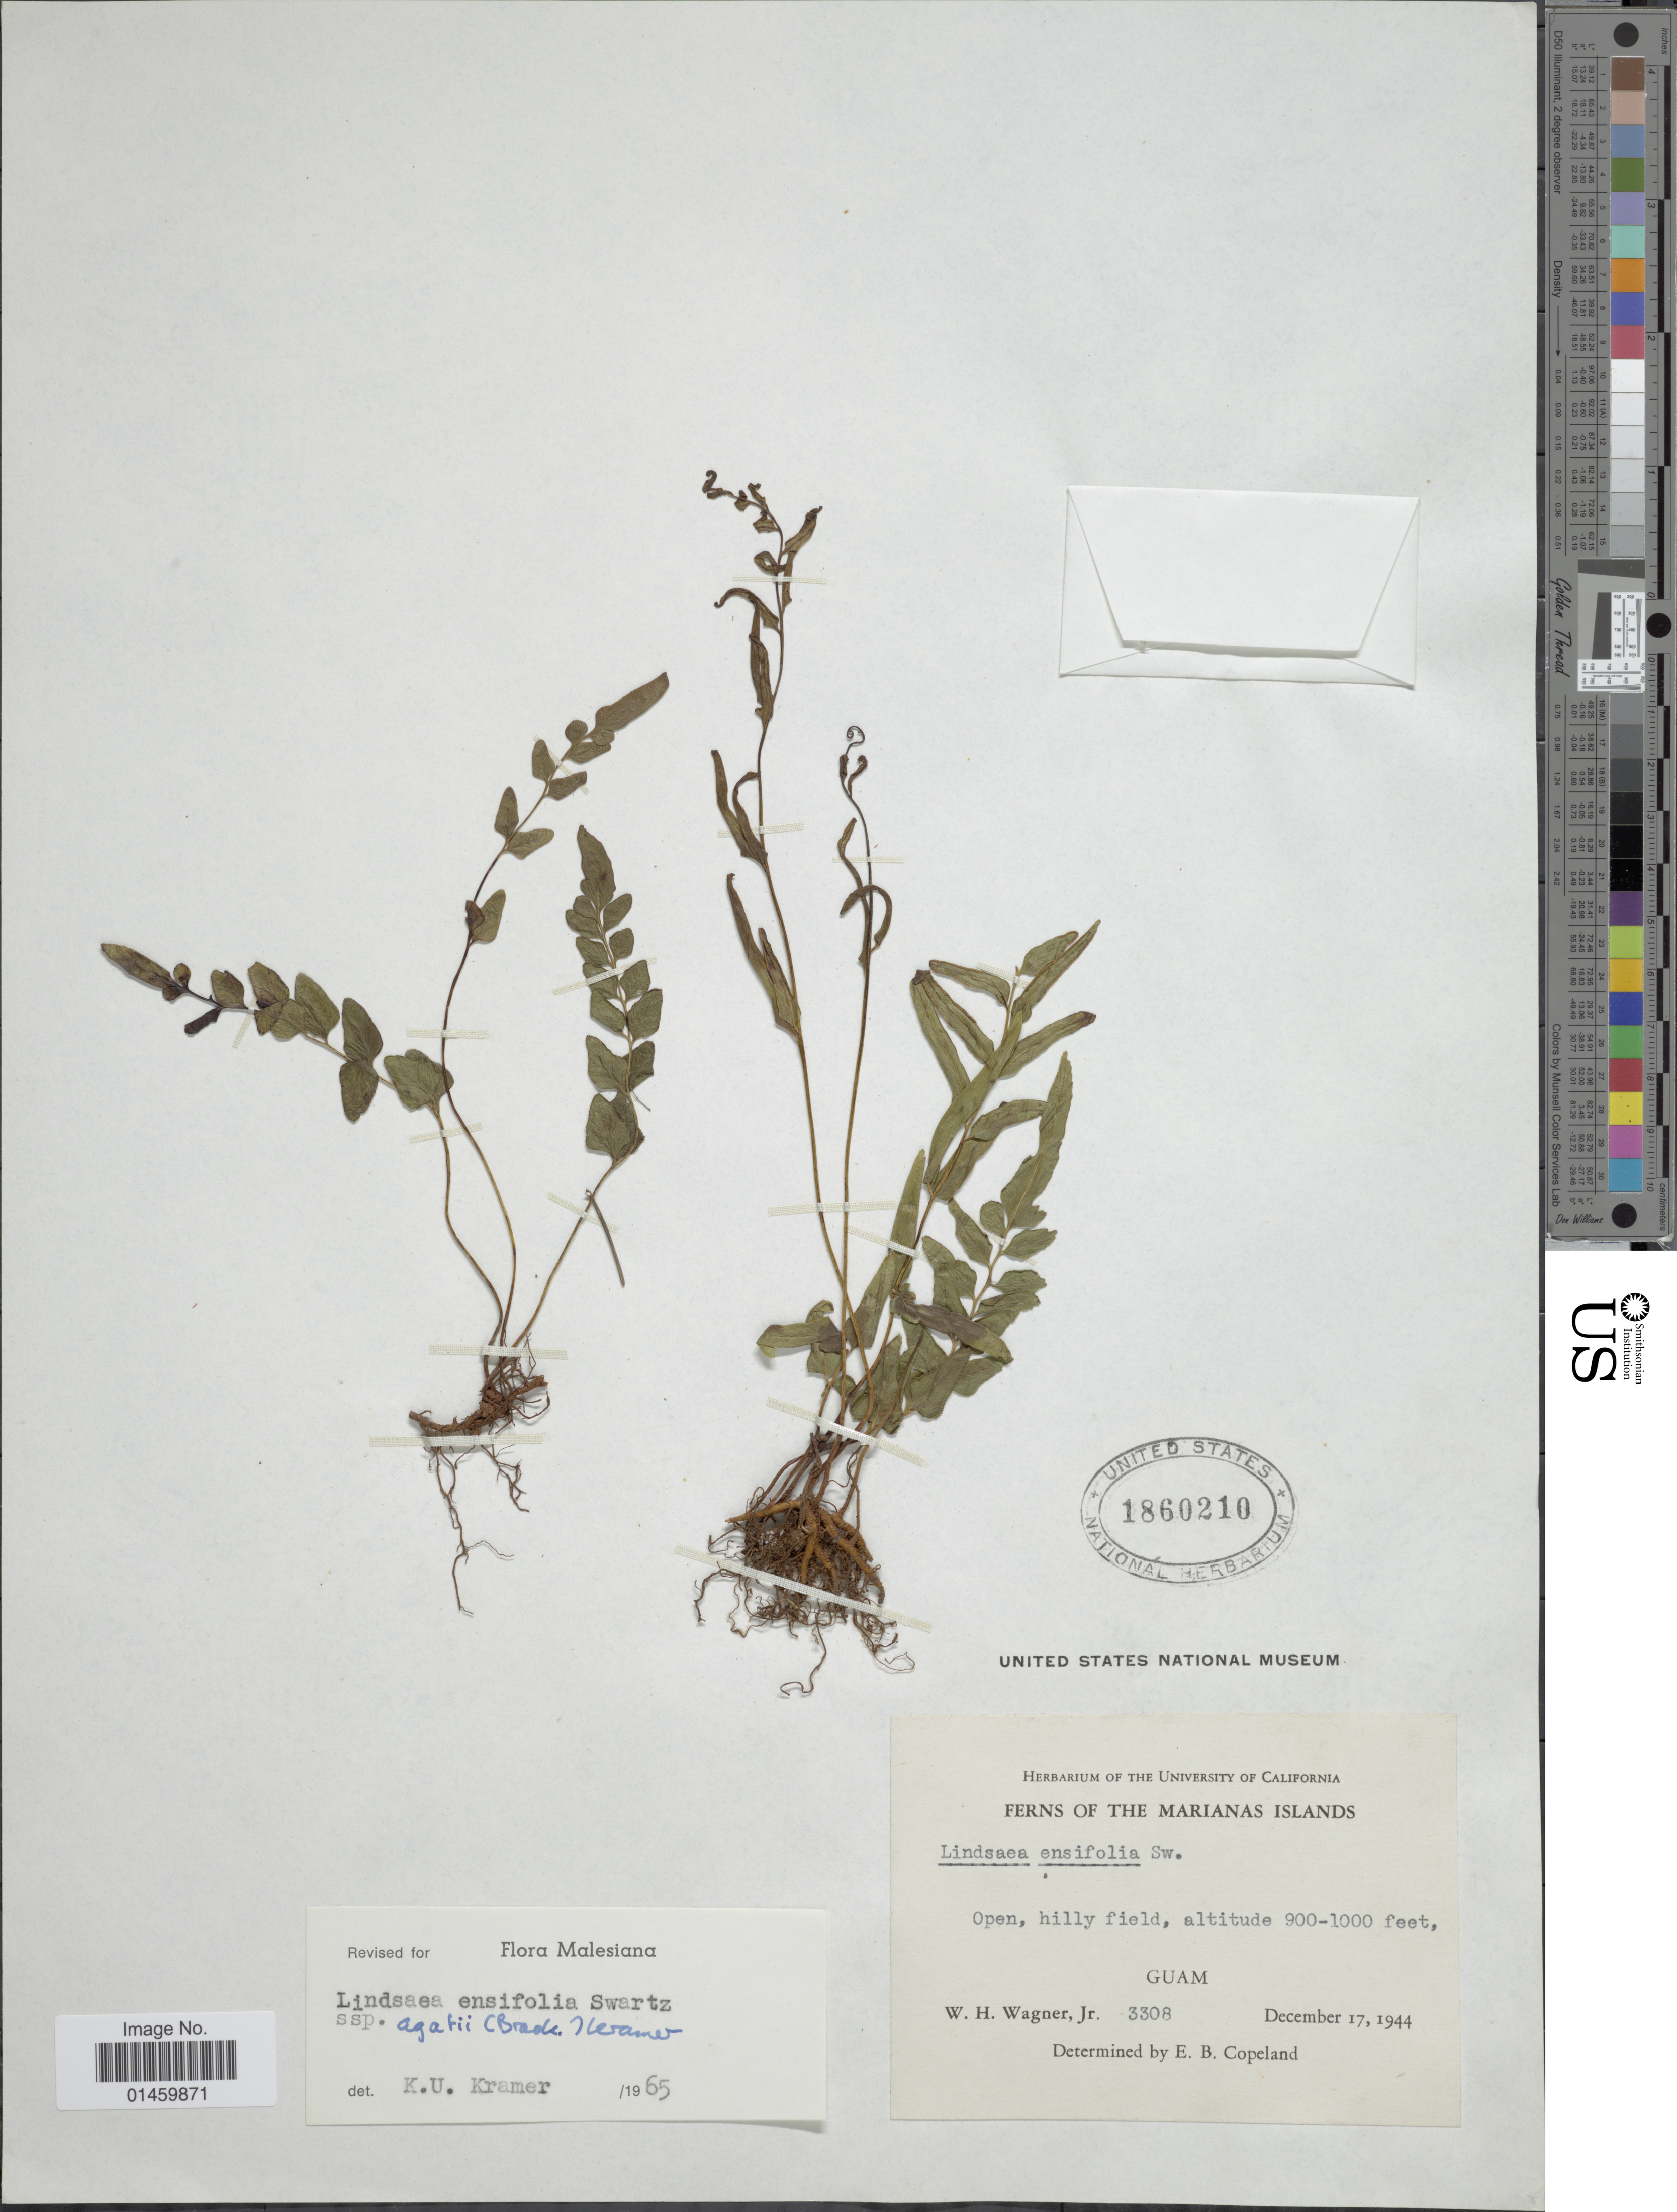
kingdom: Plantae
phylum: Tracheophyta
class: Polypodiopsida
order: Polypodiales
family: Lindsaeaceae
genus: Lindsaea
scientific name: Lindsaea ensifolia subsp. agatii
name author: (Brack.) K.U. Kramer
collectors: W. H. Wagner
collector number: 3308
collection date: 1944-12-17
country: Guam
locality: Ferns of the Marianas Islands.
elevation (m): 274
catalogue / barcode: US 1860210